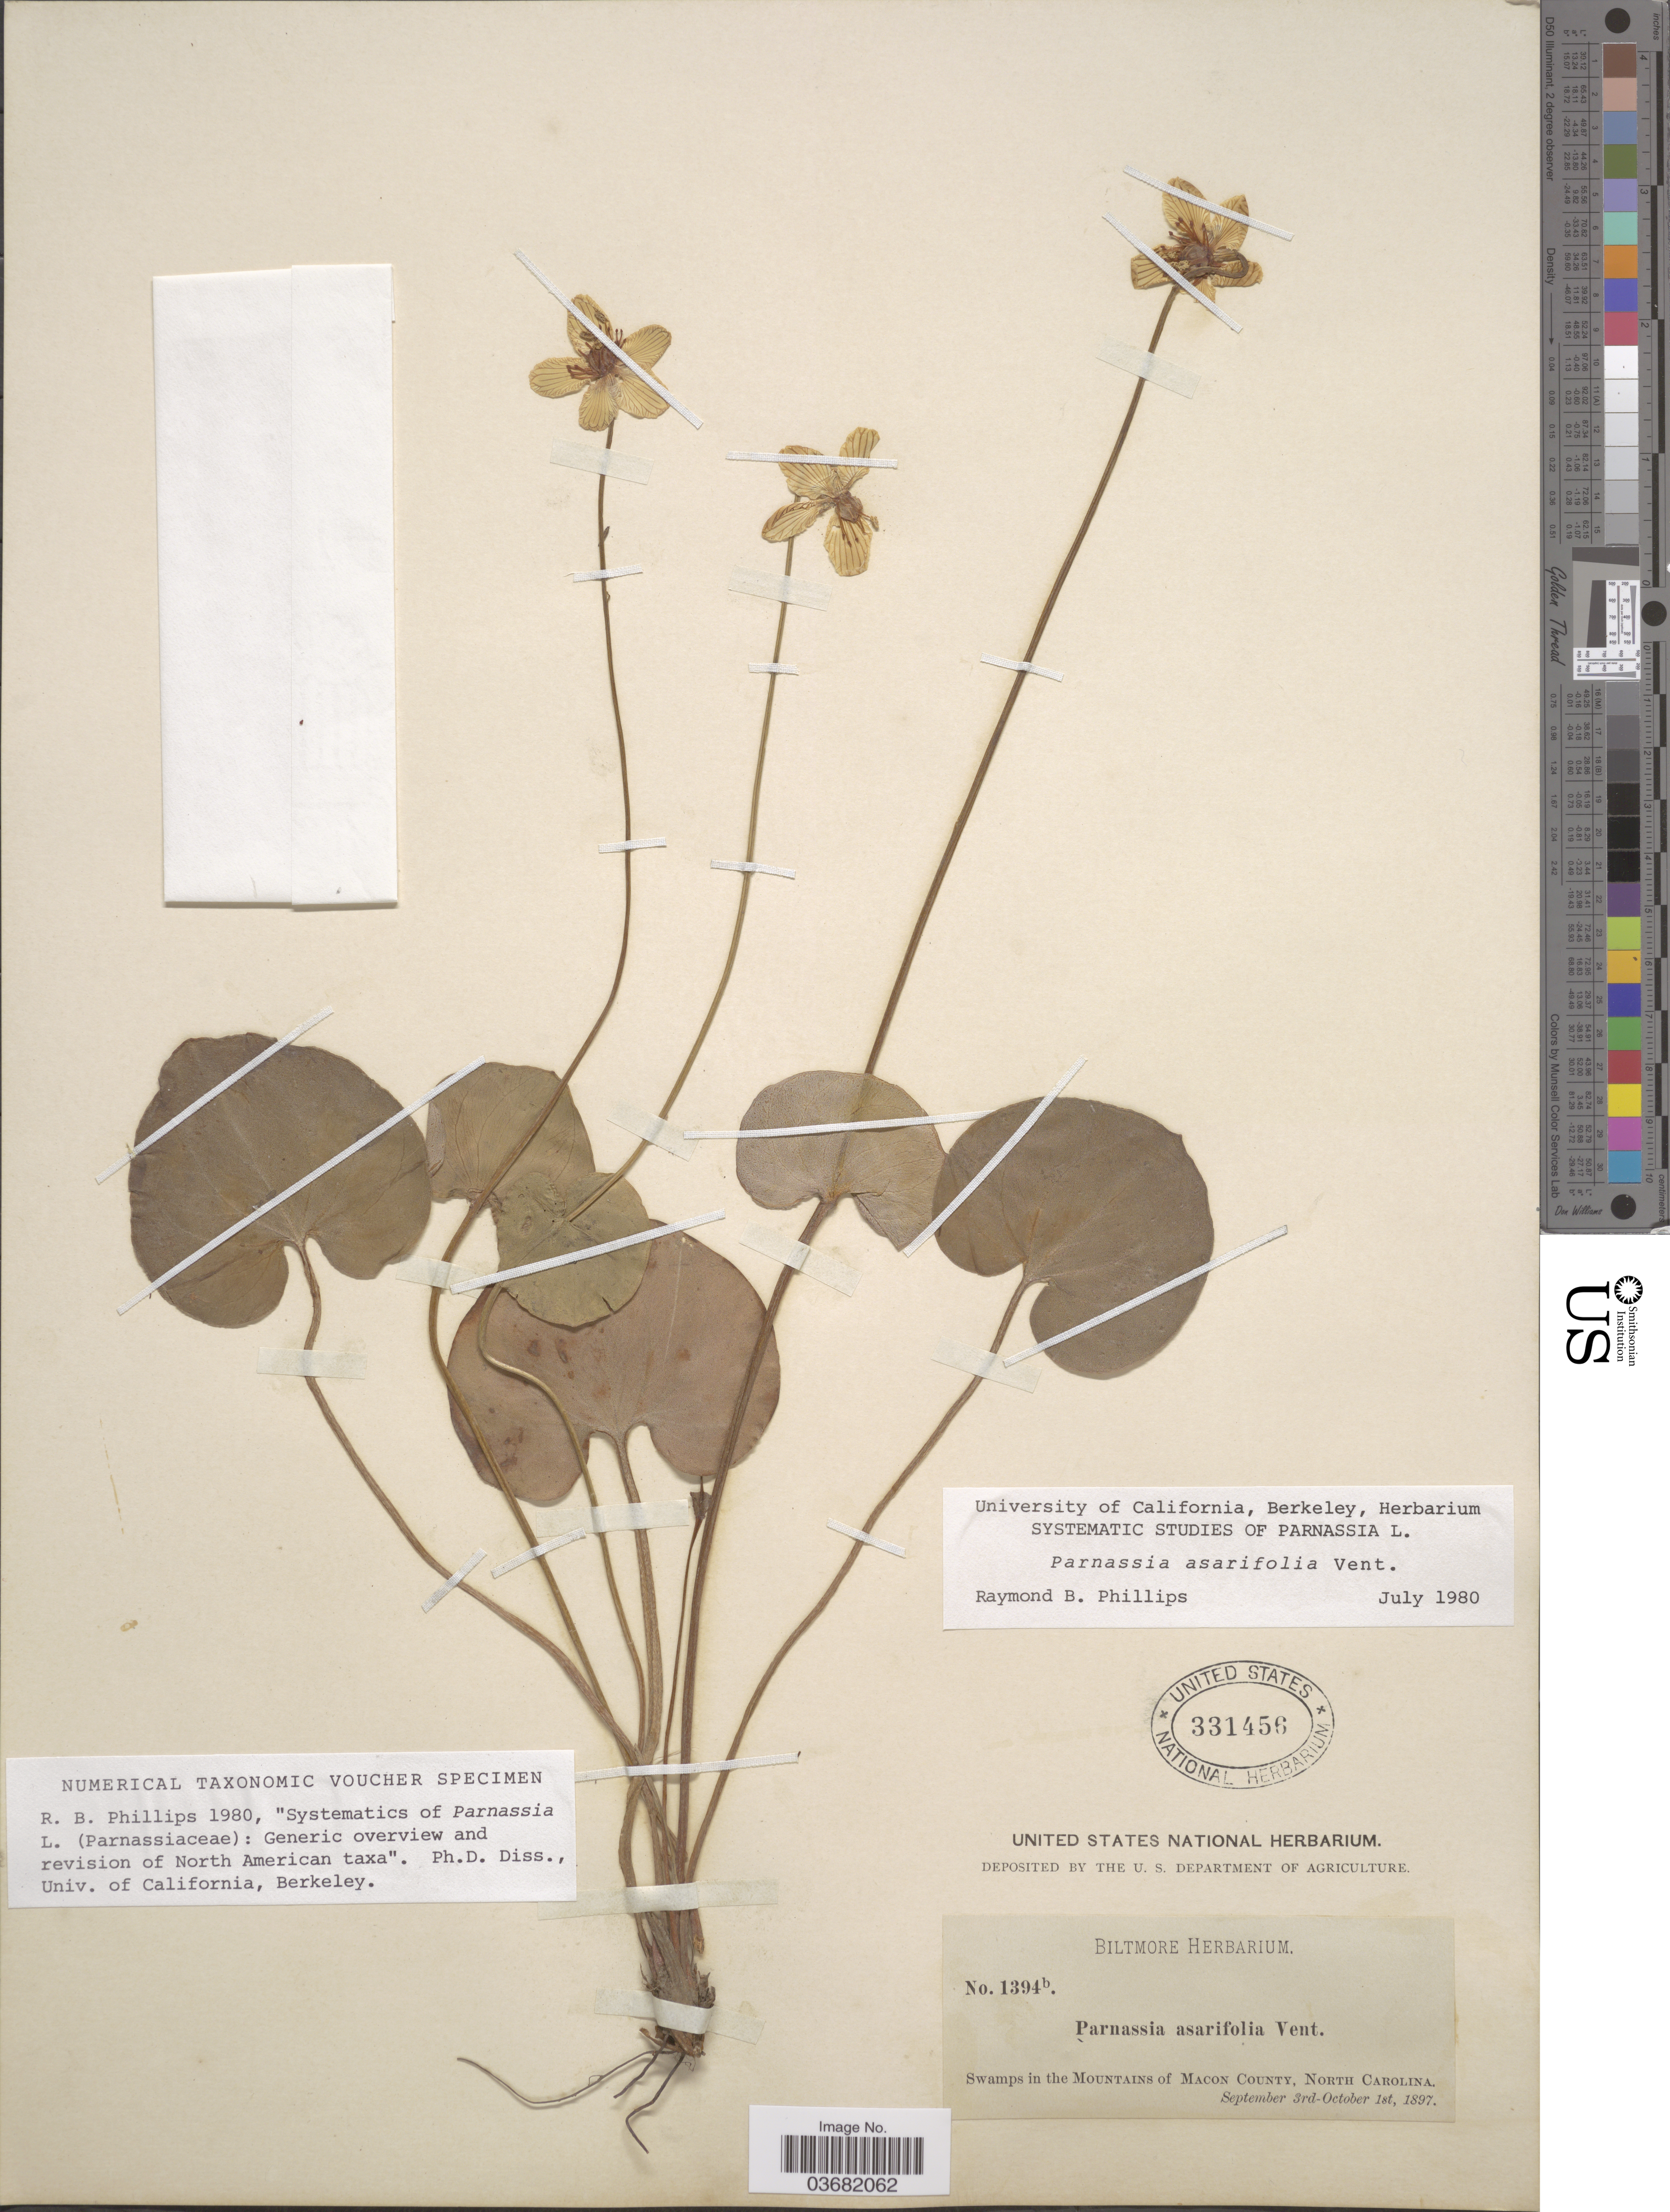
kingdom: Plantae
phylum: Tracheophyta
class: Magnoliopsida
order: Celastrales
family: Parnassiaceae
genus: Parnassia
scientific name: Parnassia asarifolia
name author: Vent.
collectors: ex herb. Biltmore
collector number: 1394b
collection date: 1897-09-03/1897-10-01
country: United States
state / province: North Carolina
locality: In the Mountains of Macon County.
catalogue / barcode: US 331456